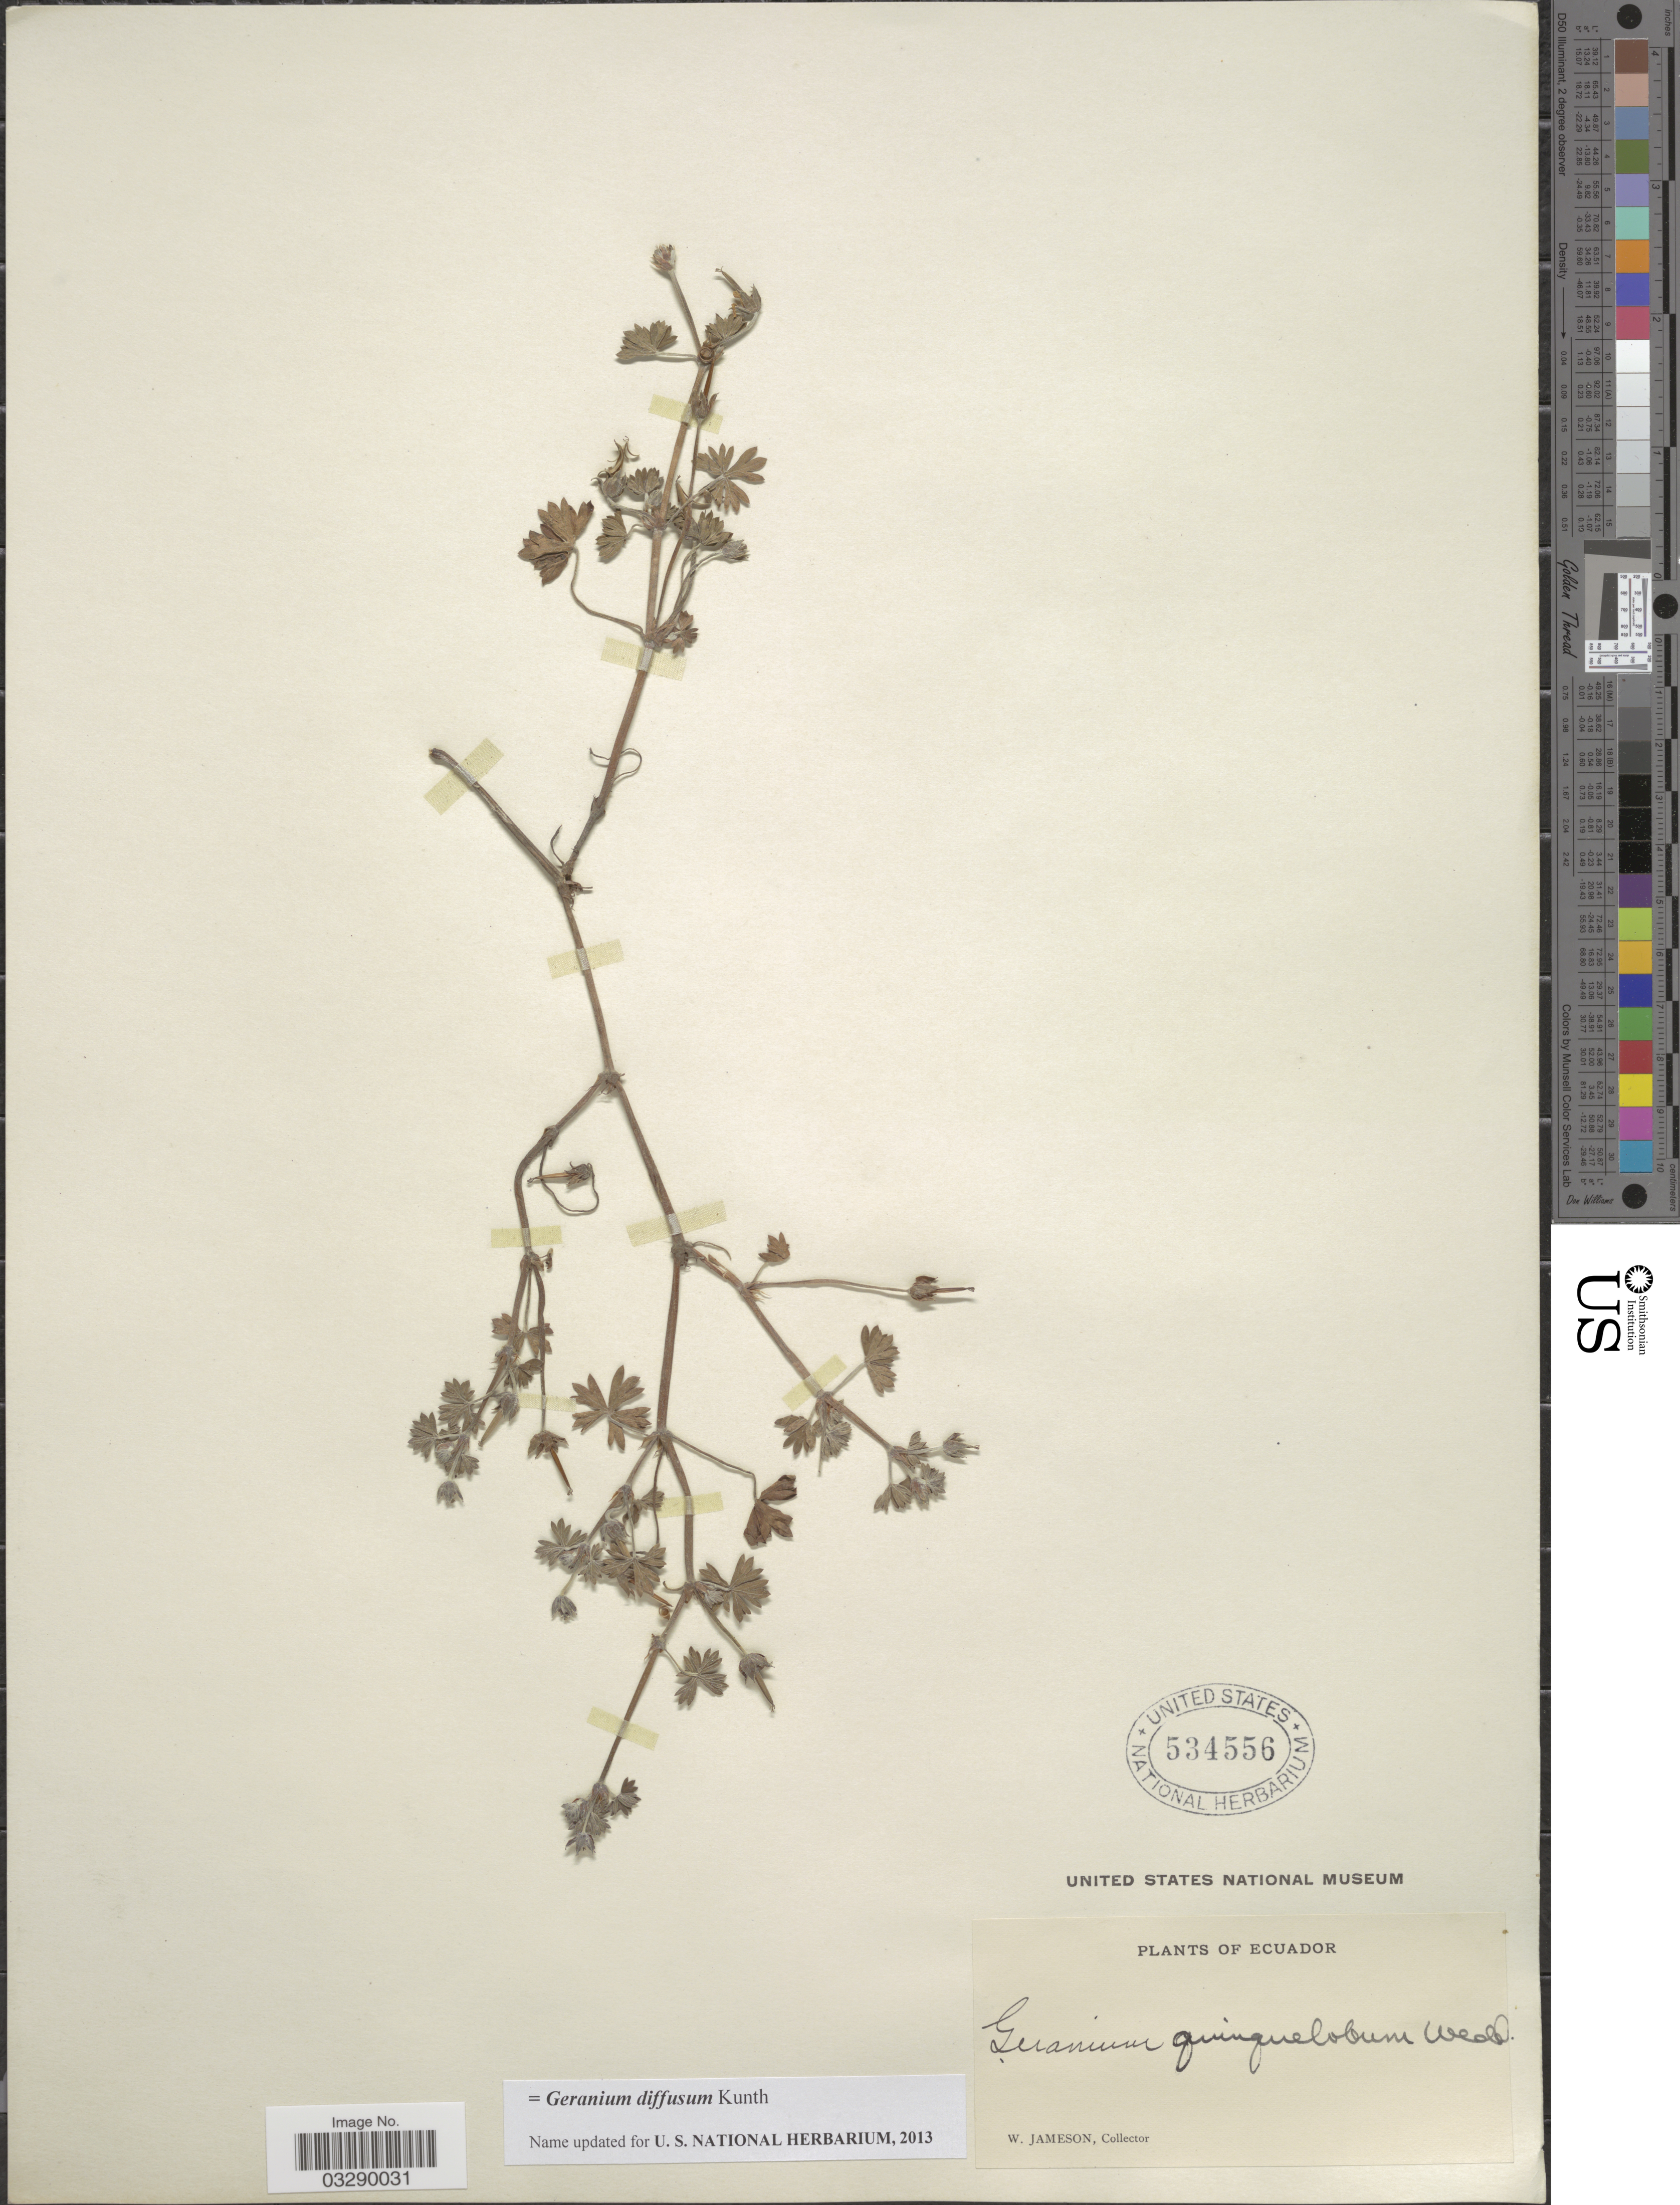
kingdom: Plantae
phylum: Tracheophyta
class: Magnoliopsida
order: Geraniales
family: Geraniaceae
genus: Geranium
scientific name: Geranium diffusum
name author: Kunth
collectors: W. Jameson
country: Ecuador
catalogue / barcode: US 534556